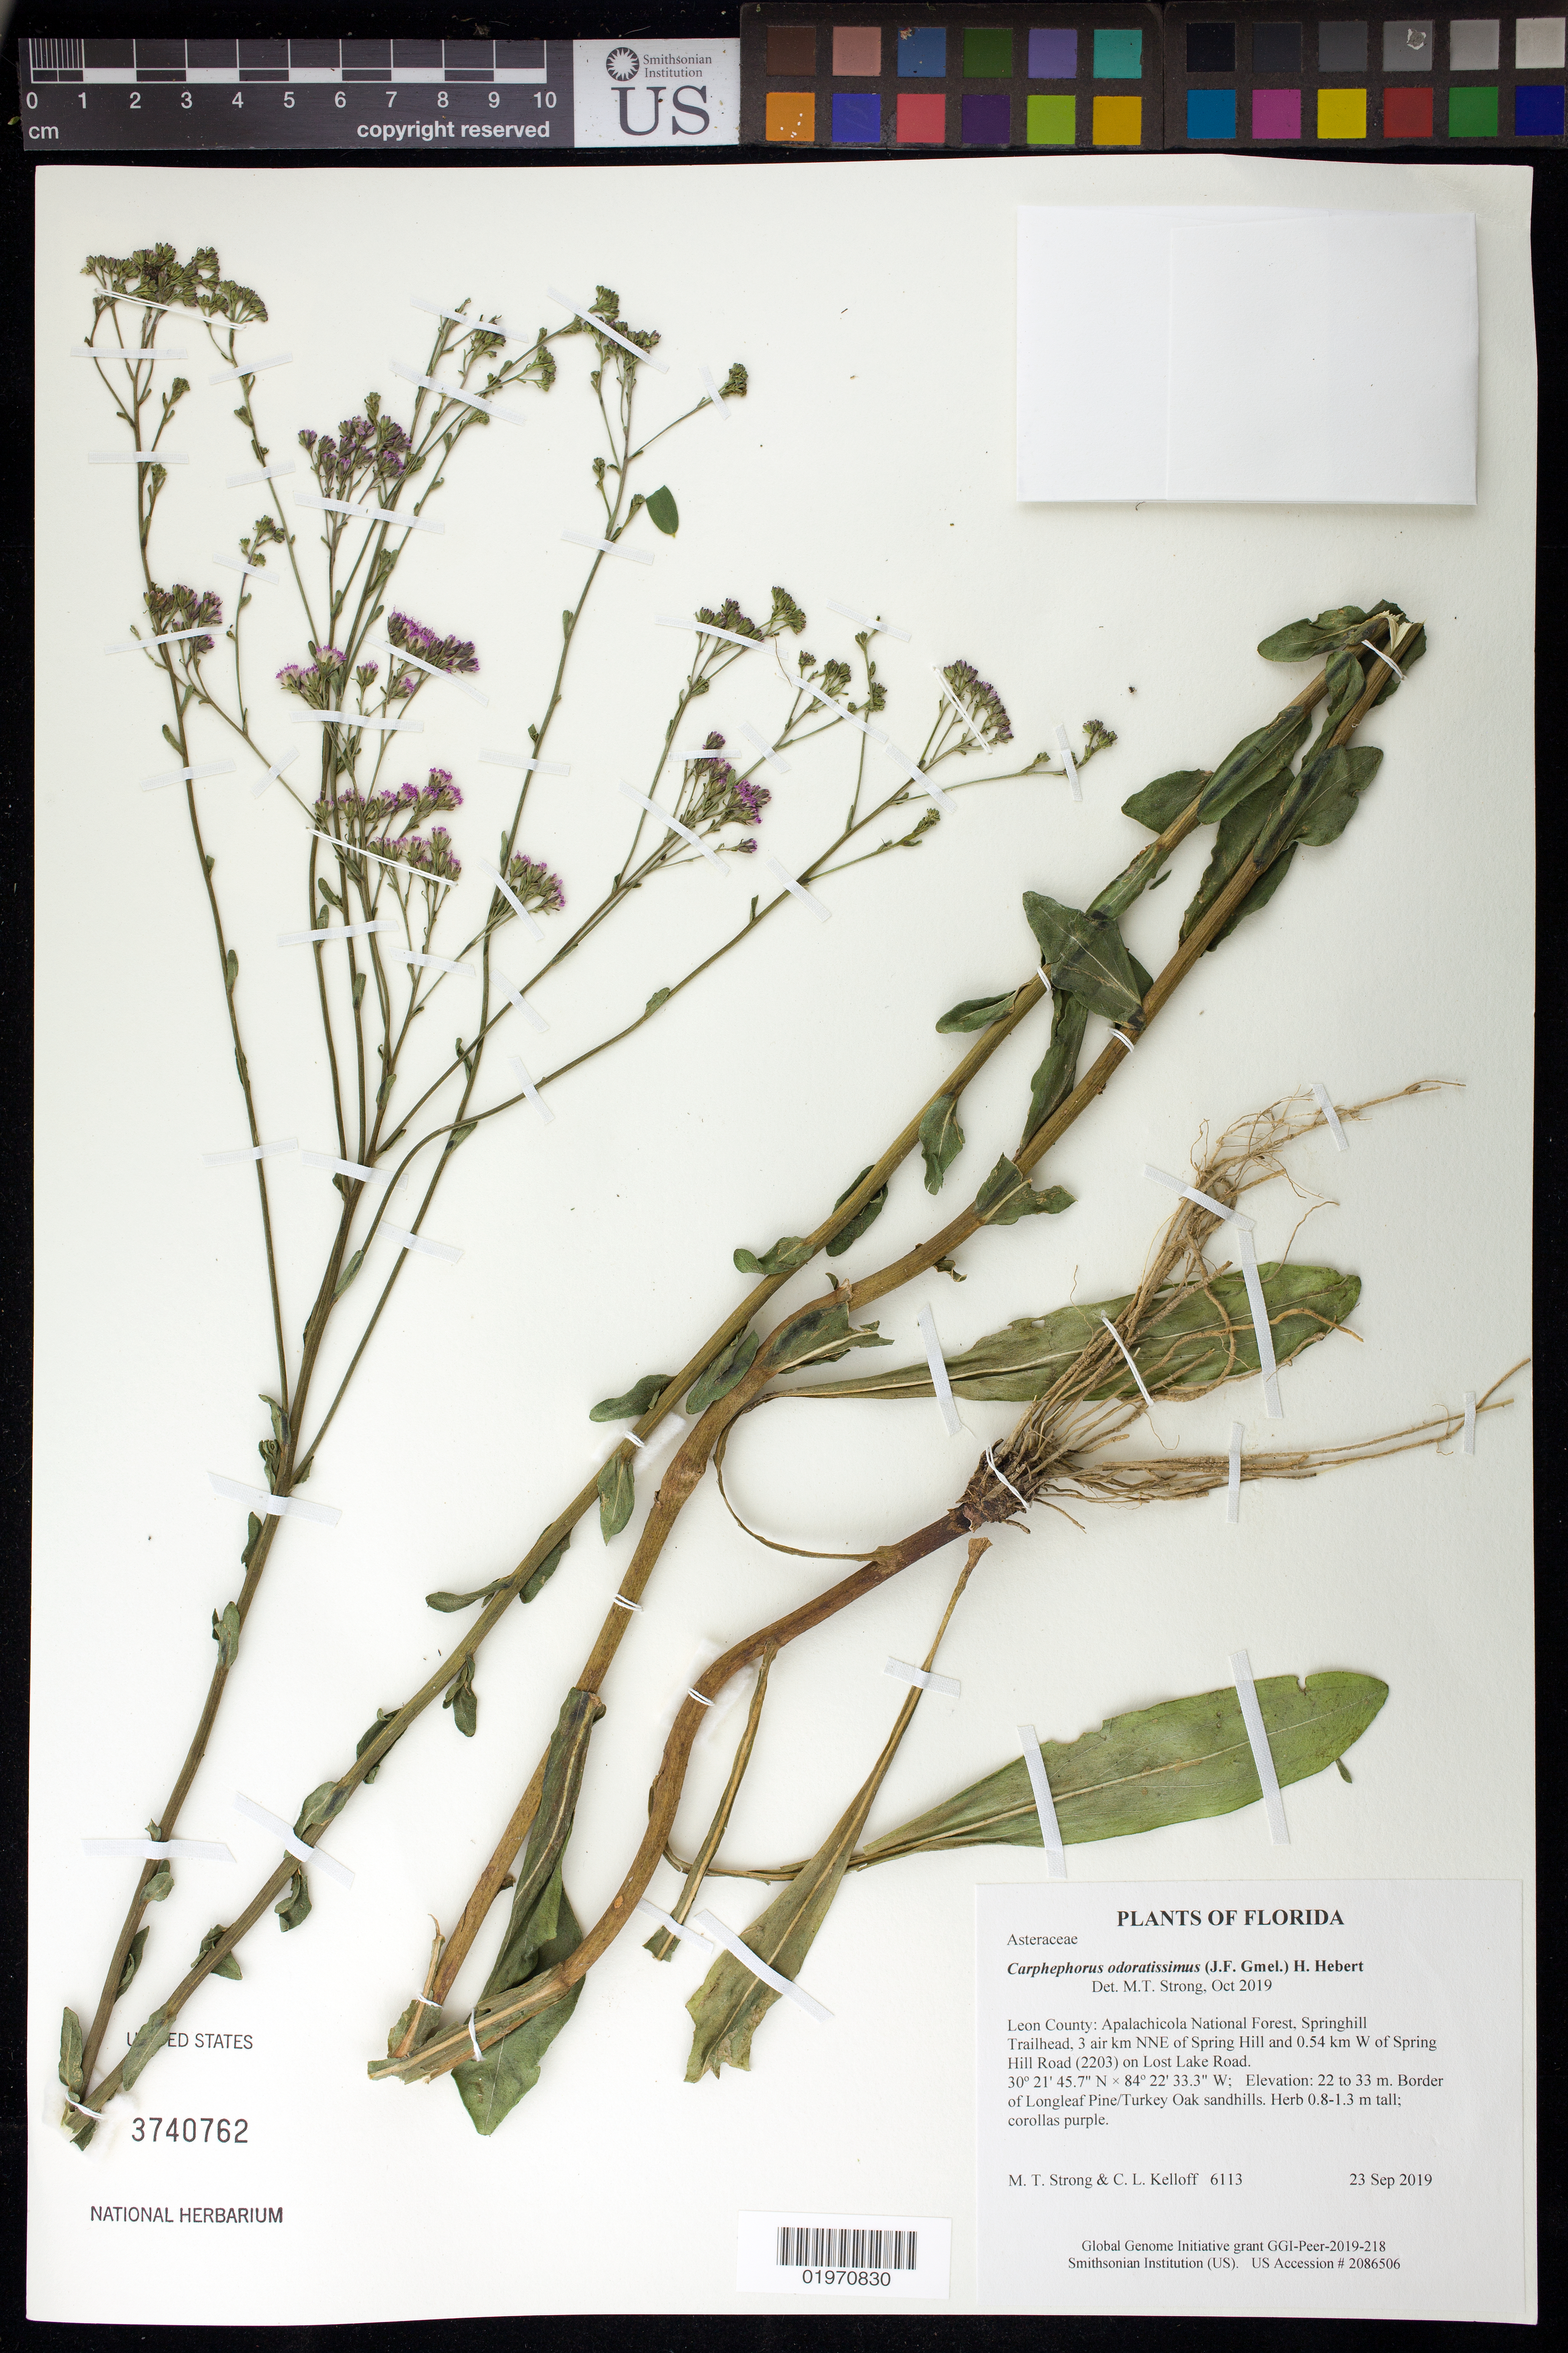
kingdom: Plantae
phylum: Tracheophyta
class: Magnoliopsida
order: Asterales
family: Asteraceae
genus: Carphephorus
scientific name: Carphephorus odoratissimus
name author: (J.F. Gmel.) H. Hebert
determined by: Strong, Mark T., (BOT), Smithsonian Institution - National Museum of Natural History (UNITED STATES)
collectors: M. T. Strong & C. L. Kelloff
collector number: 6113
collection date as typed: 23 Sep 2019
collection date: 2019-09-23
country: United States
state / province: Florida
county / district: Leon County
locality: Apalachicola National Forest, Springhill Trailhead, 3 air km NNE of Spring Hill and 0.54 km W of Spring Hill Road (2203) on Lost Lake Road.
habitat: Border of Longleaf Pine/Turkey Oak sandhills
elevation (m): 22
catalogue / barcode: US 3740762